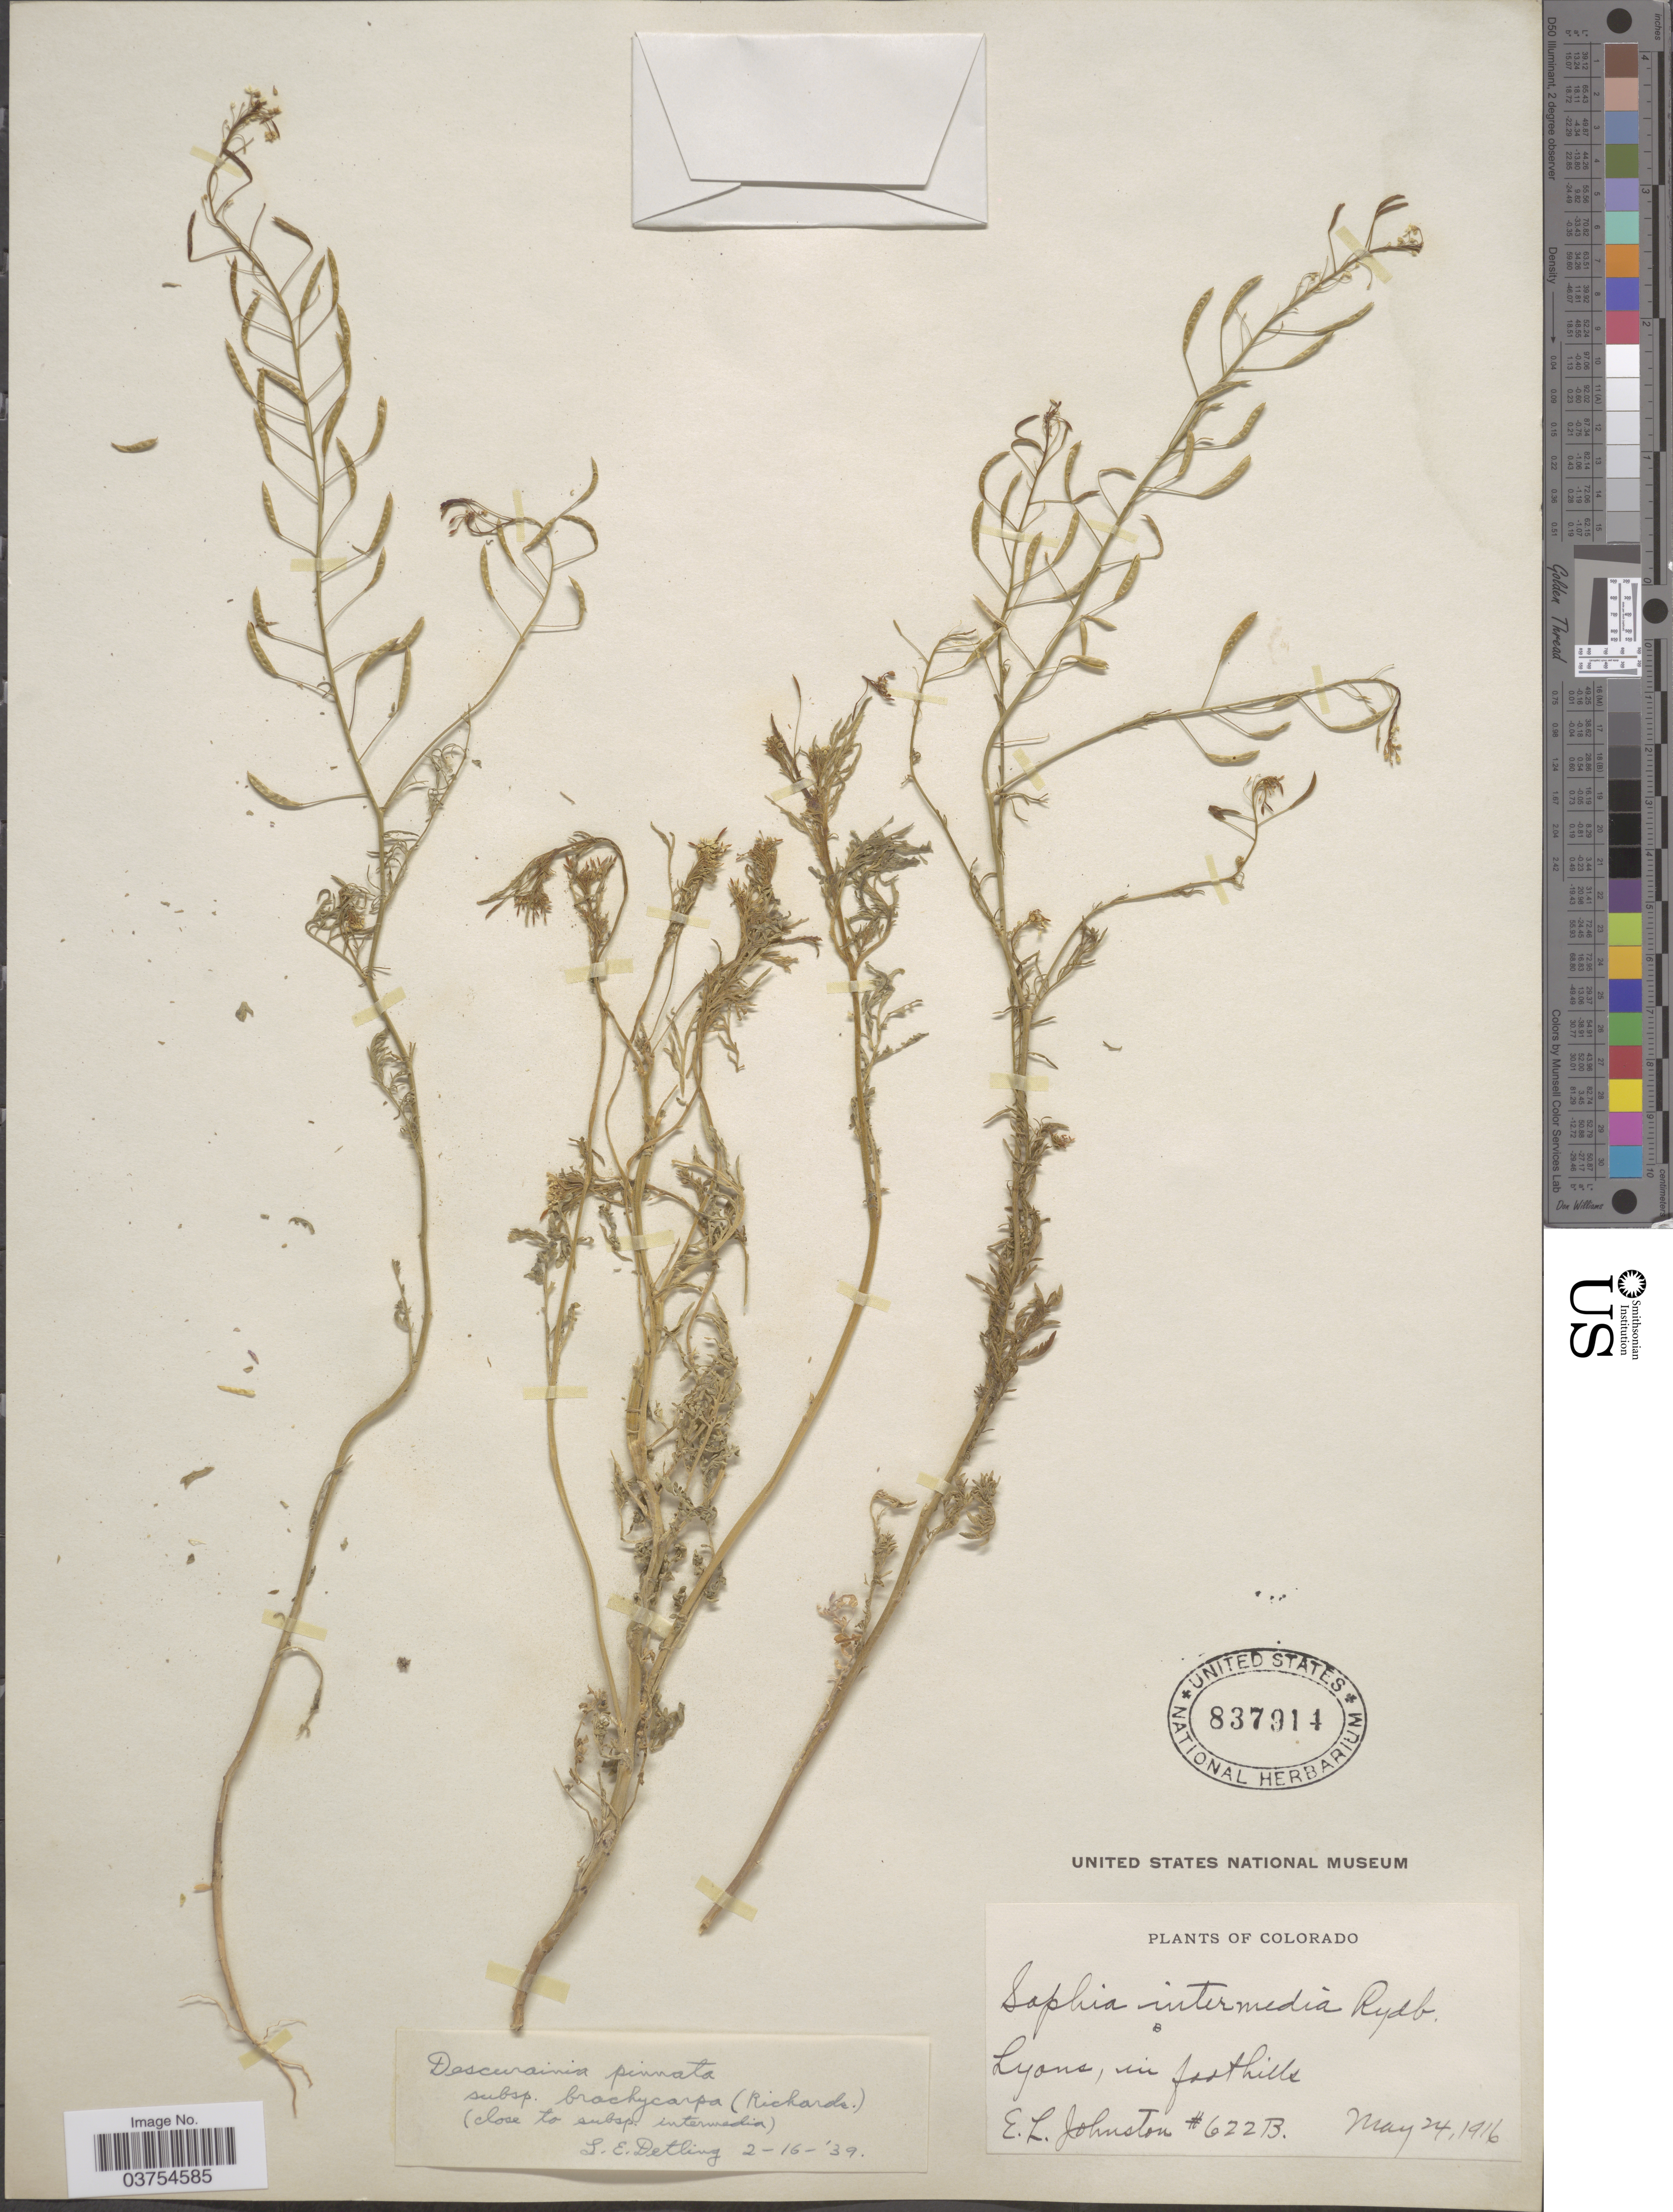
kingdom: Plantae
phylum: Tracheophyta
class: Magnoliopsida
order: Brassicales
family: Brassicaceae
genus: Descurainia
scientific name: Descurainia pinnata var. brachycarpa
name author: (Richardson) Fernald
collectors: E. L. Johnston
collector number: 622B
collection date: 1916-05-24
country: United States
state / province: Colorado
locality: Lyons, in fasthills.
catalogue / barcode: US 837914